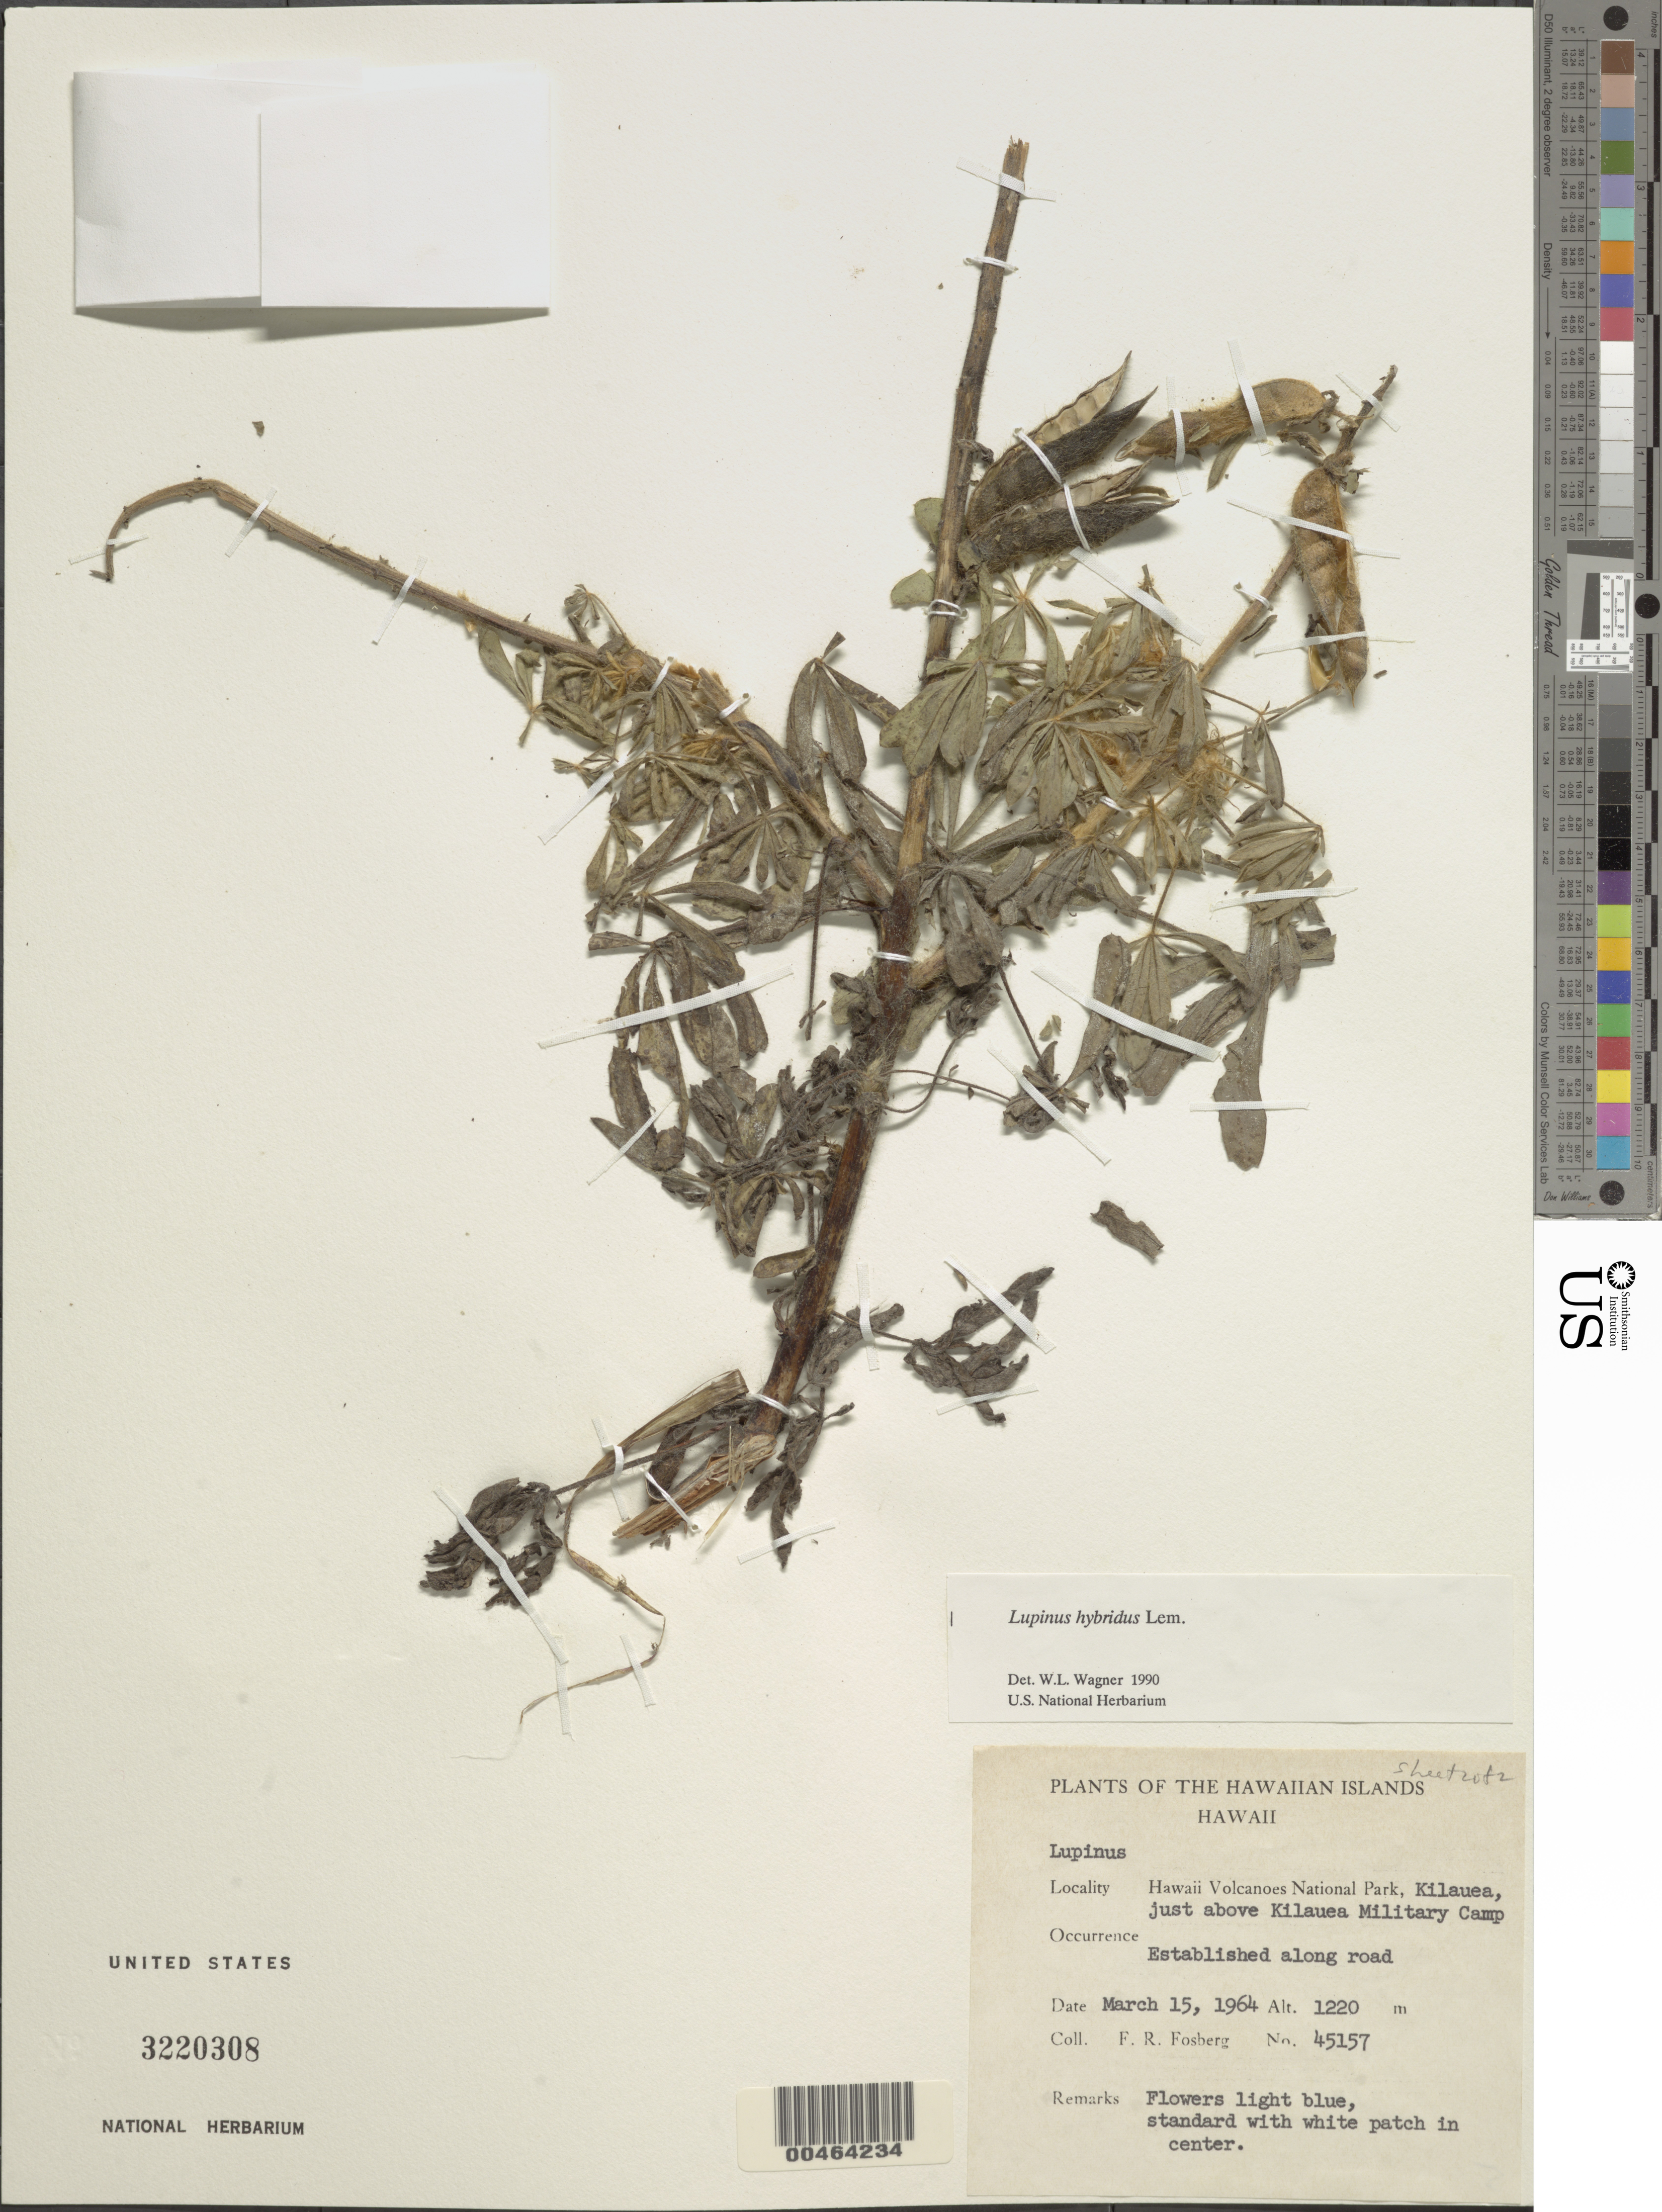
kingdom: Plantae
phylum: Tracheophyta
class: Magnoliopsida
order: Fabales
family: Fabaceae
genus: Lupinus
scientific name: Lupinus hybridus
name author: Lem.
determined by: Wagner, W. L., (BOT), Smithsonian Institution - National Museum of Natural History (UNITED STATES)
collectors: F. R. Fosberg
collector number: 45157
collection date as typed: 15 Mar 1964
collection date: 1964-03-15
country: United States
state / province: Hawaii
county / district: Hawaii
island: Hawaii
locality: Hawaii Volcanoes National Park, Kilauea, just above Kilauea Military Camp, along road.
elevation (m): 1220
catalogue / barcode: US 3220308